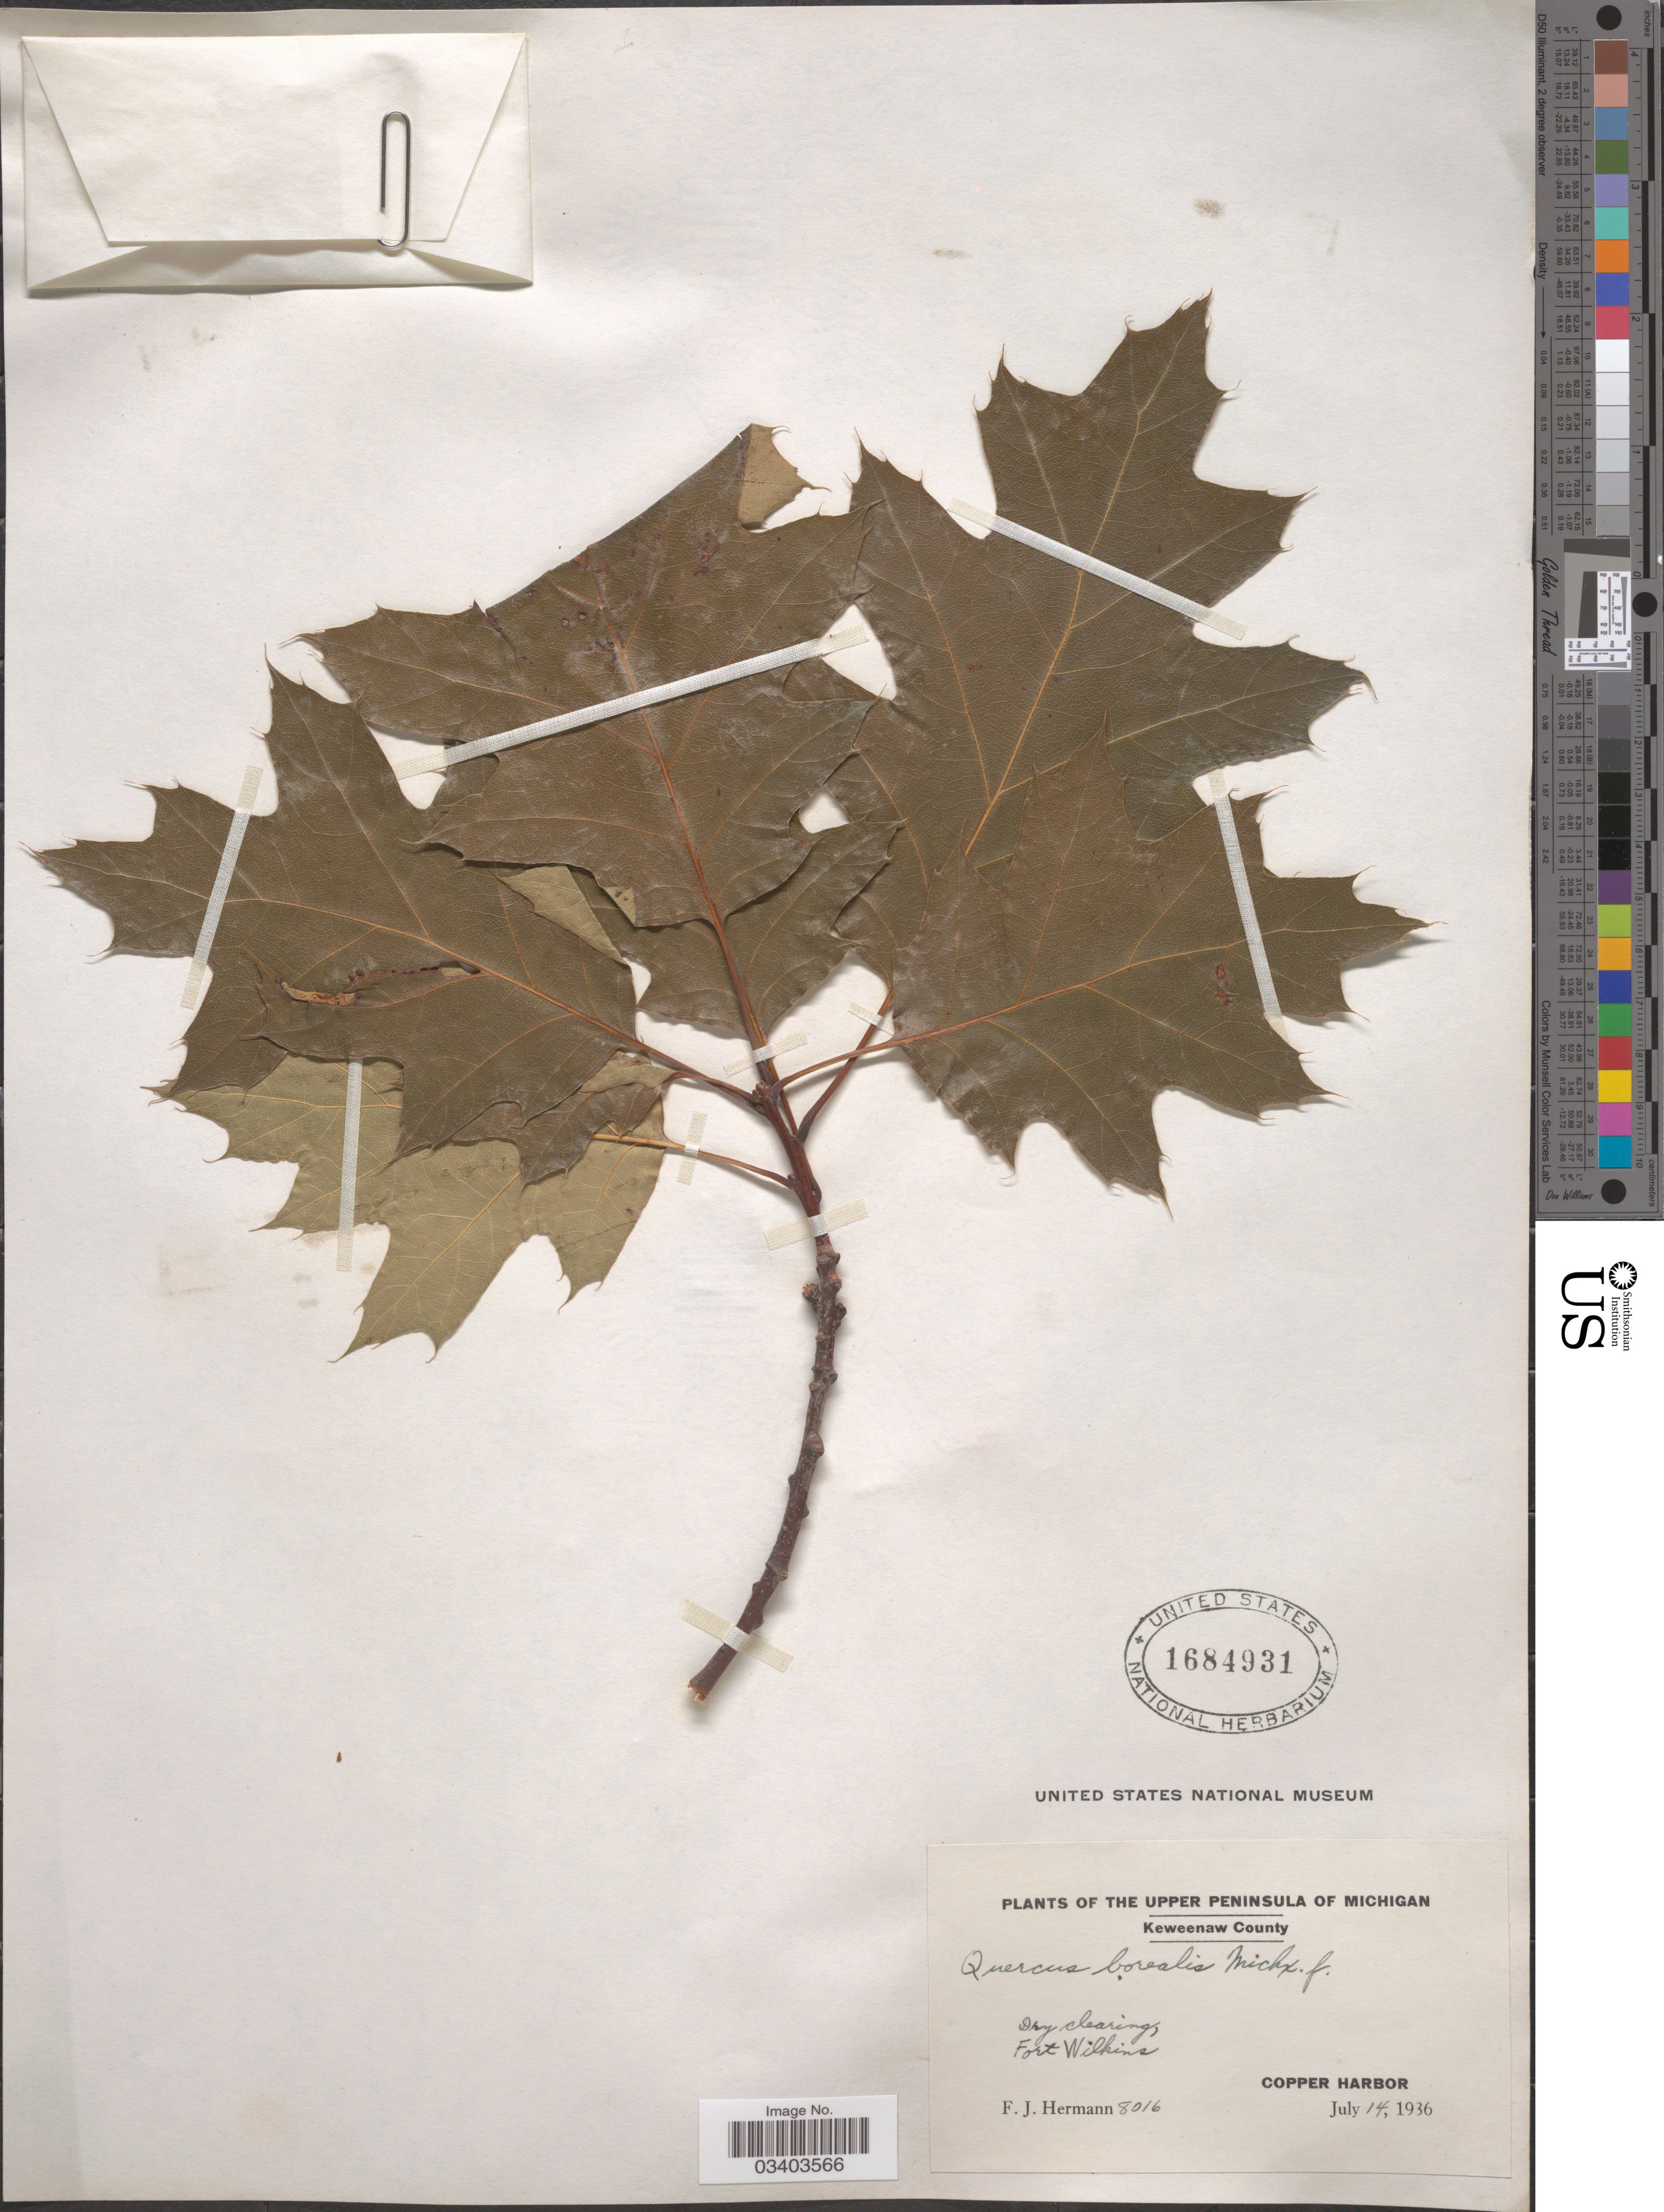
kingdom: Plantae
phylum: Tracheophyta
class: Magnoliopsida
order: Fagales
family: Fagaceae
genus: Quercus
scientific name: Quercus borealis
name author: F. Michx.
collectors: F. J. Hermann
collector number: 8016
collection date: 1936-07-14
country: United States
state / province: Michigan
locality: The Upper Peninsula of Michigan. Keweenaw County. Dry clearings, Fort Wilkins. Copper Harbor.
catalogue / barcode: US 1684931